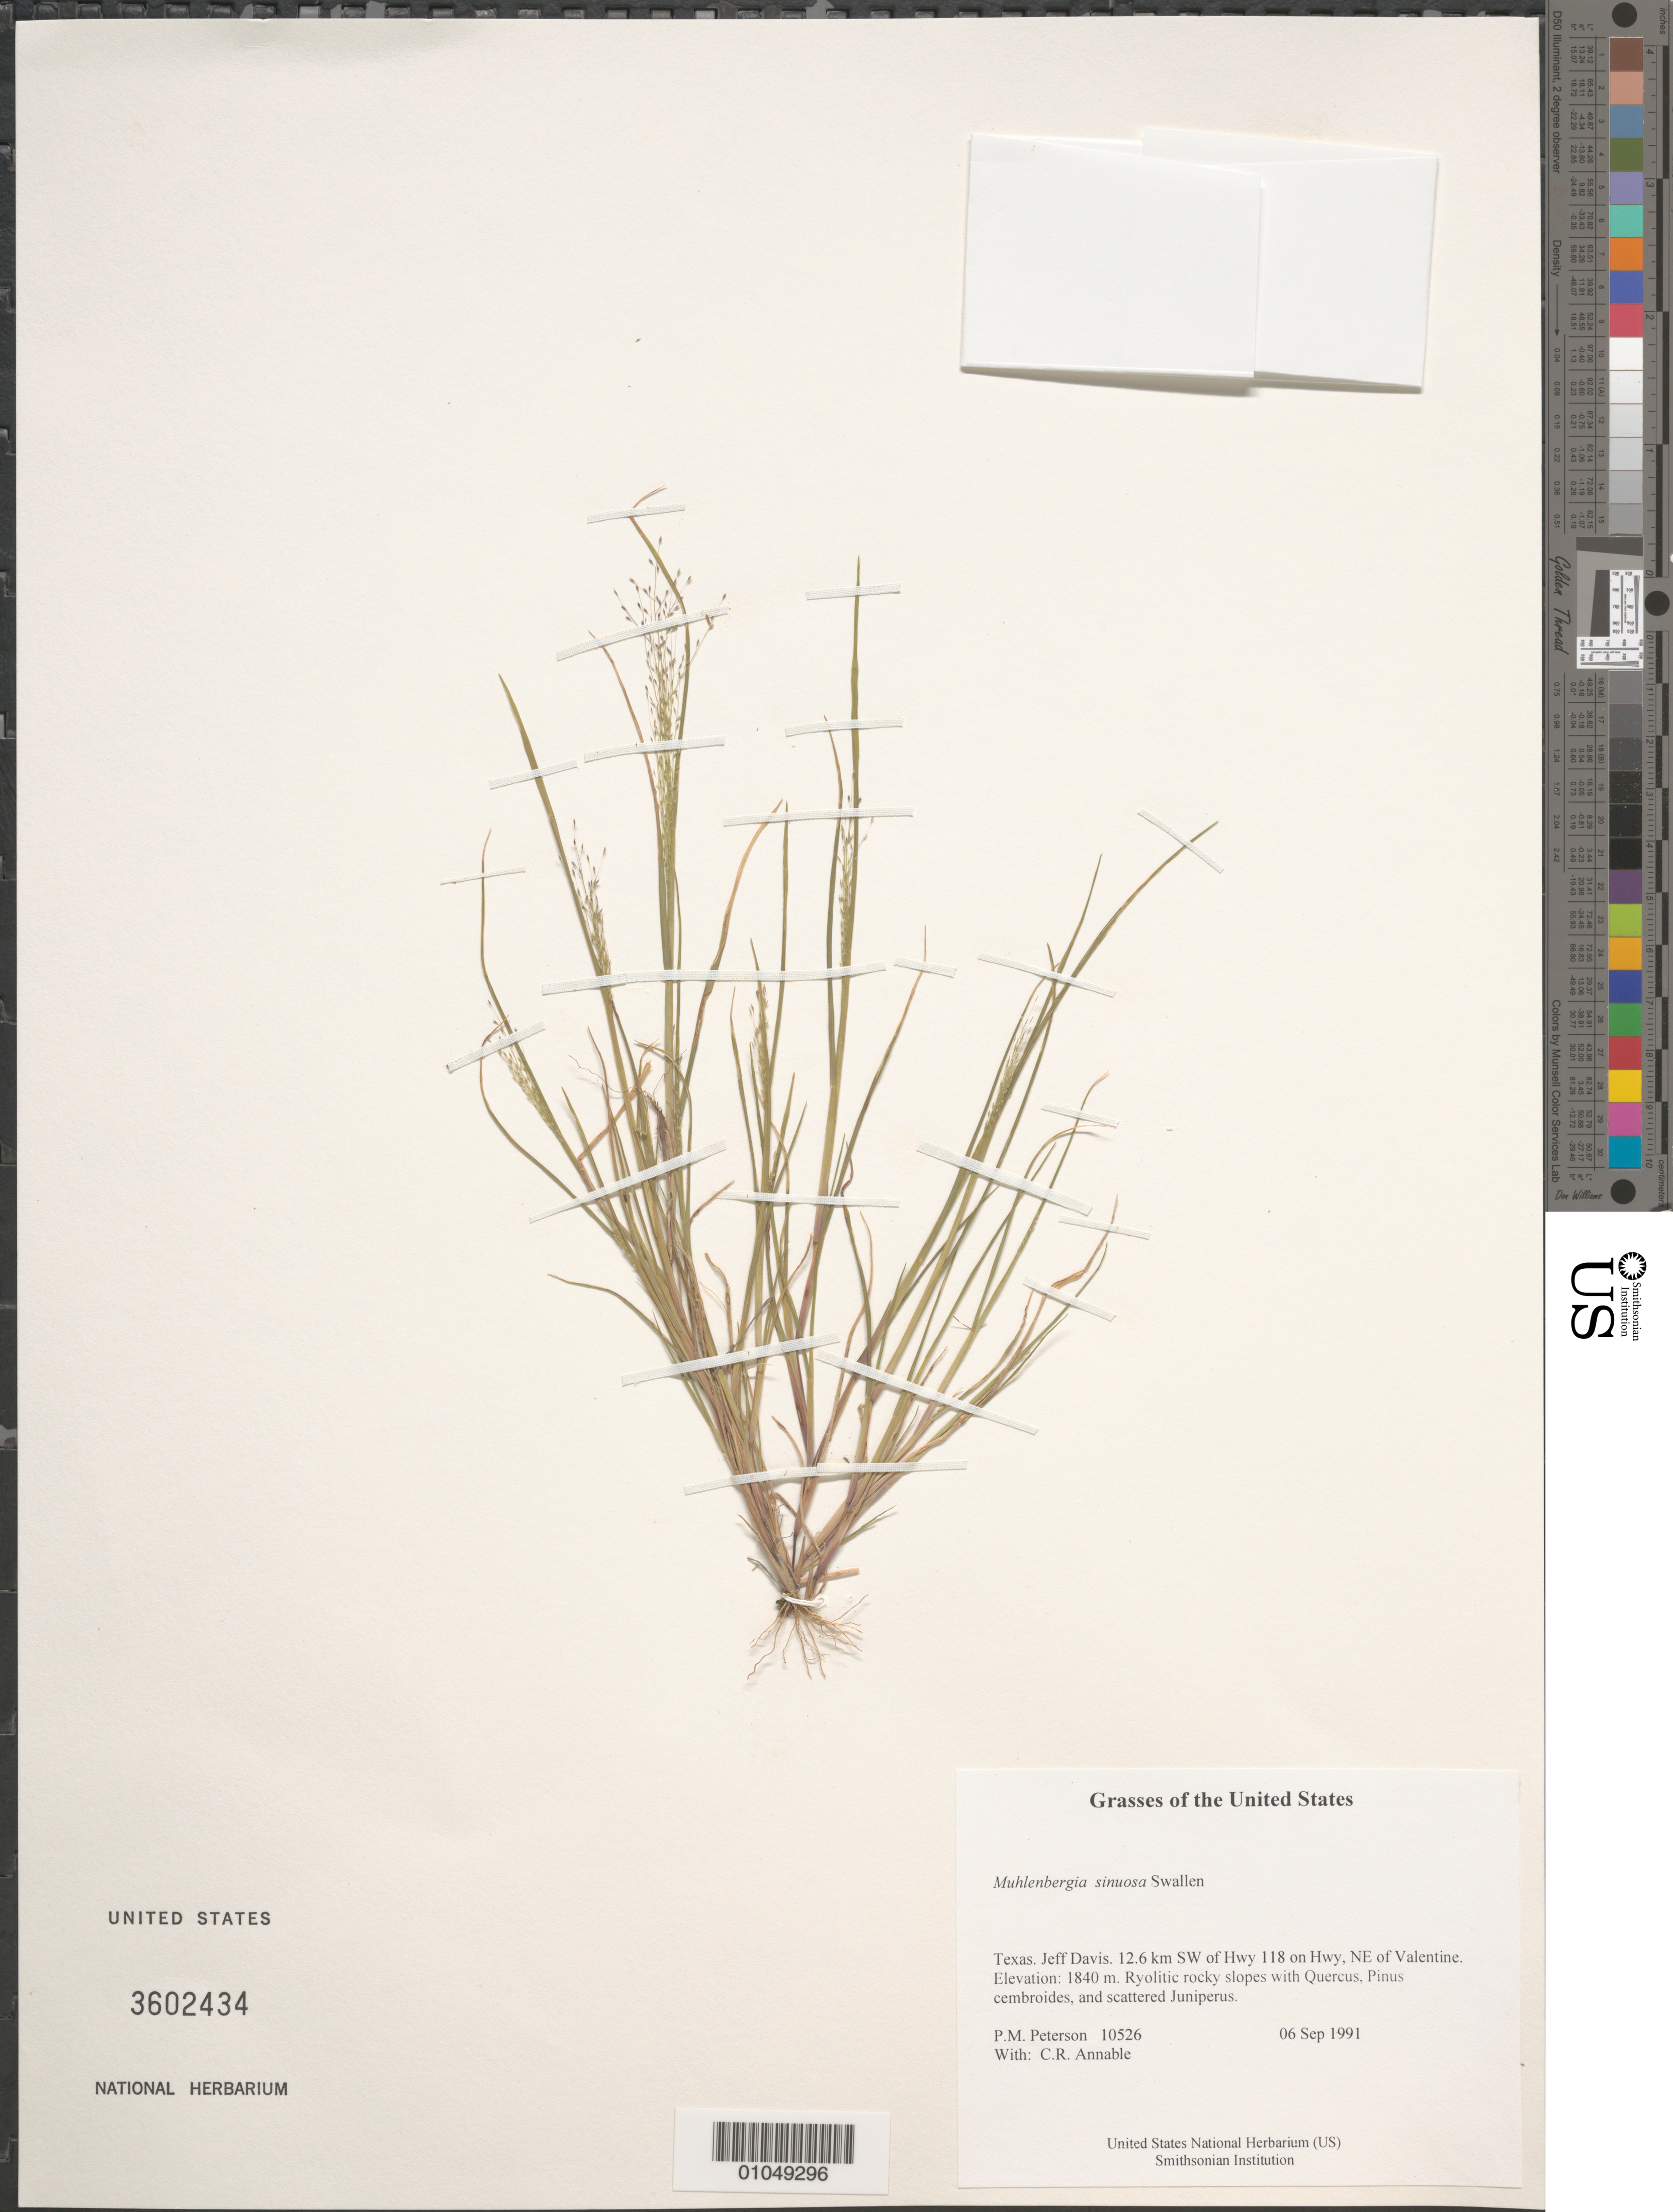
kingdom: Plantae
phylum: Tracheophyta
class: Liliopsida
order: Poales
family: Poaceae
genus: Muhlenbergia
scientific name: Muhlenbergia sinuosa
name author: Swallen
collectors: P. M. Peterson & C. R. Annable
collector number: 10526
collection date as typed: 06 Sep 1991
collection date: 1991-09-06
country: United States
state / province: Texas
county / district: Jeff Davis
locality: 12.6 km SW of Hwy 118 on Hwy, NE of Valentine.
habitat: Ryolitic rocky slopes with Quercus, Pinus cembroides, and scattered Juniperus.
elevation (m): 1840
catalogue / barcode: US 3602434